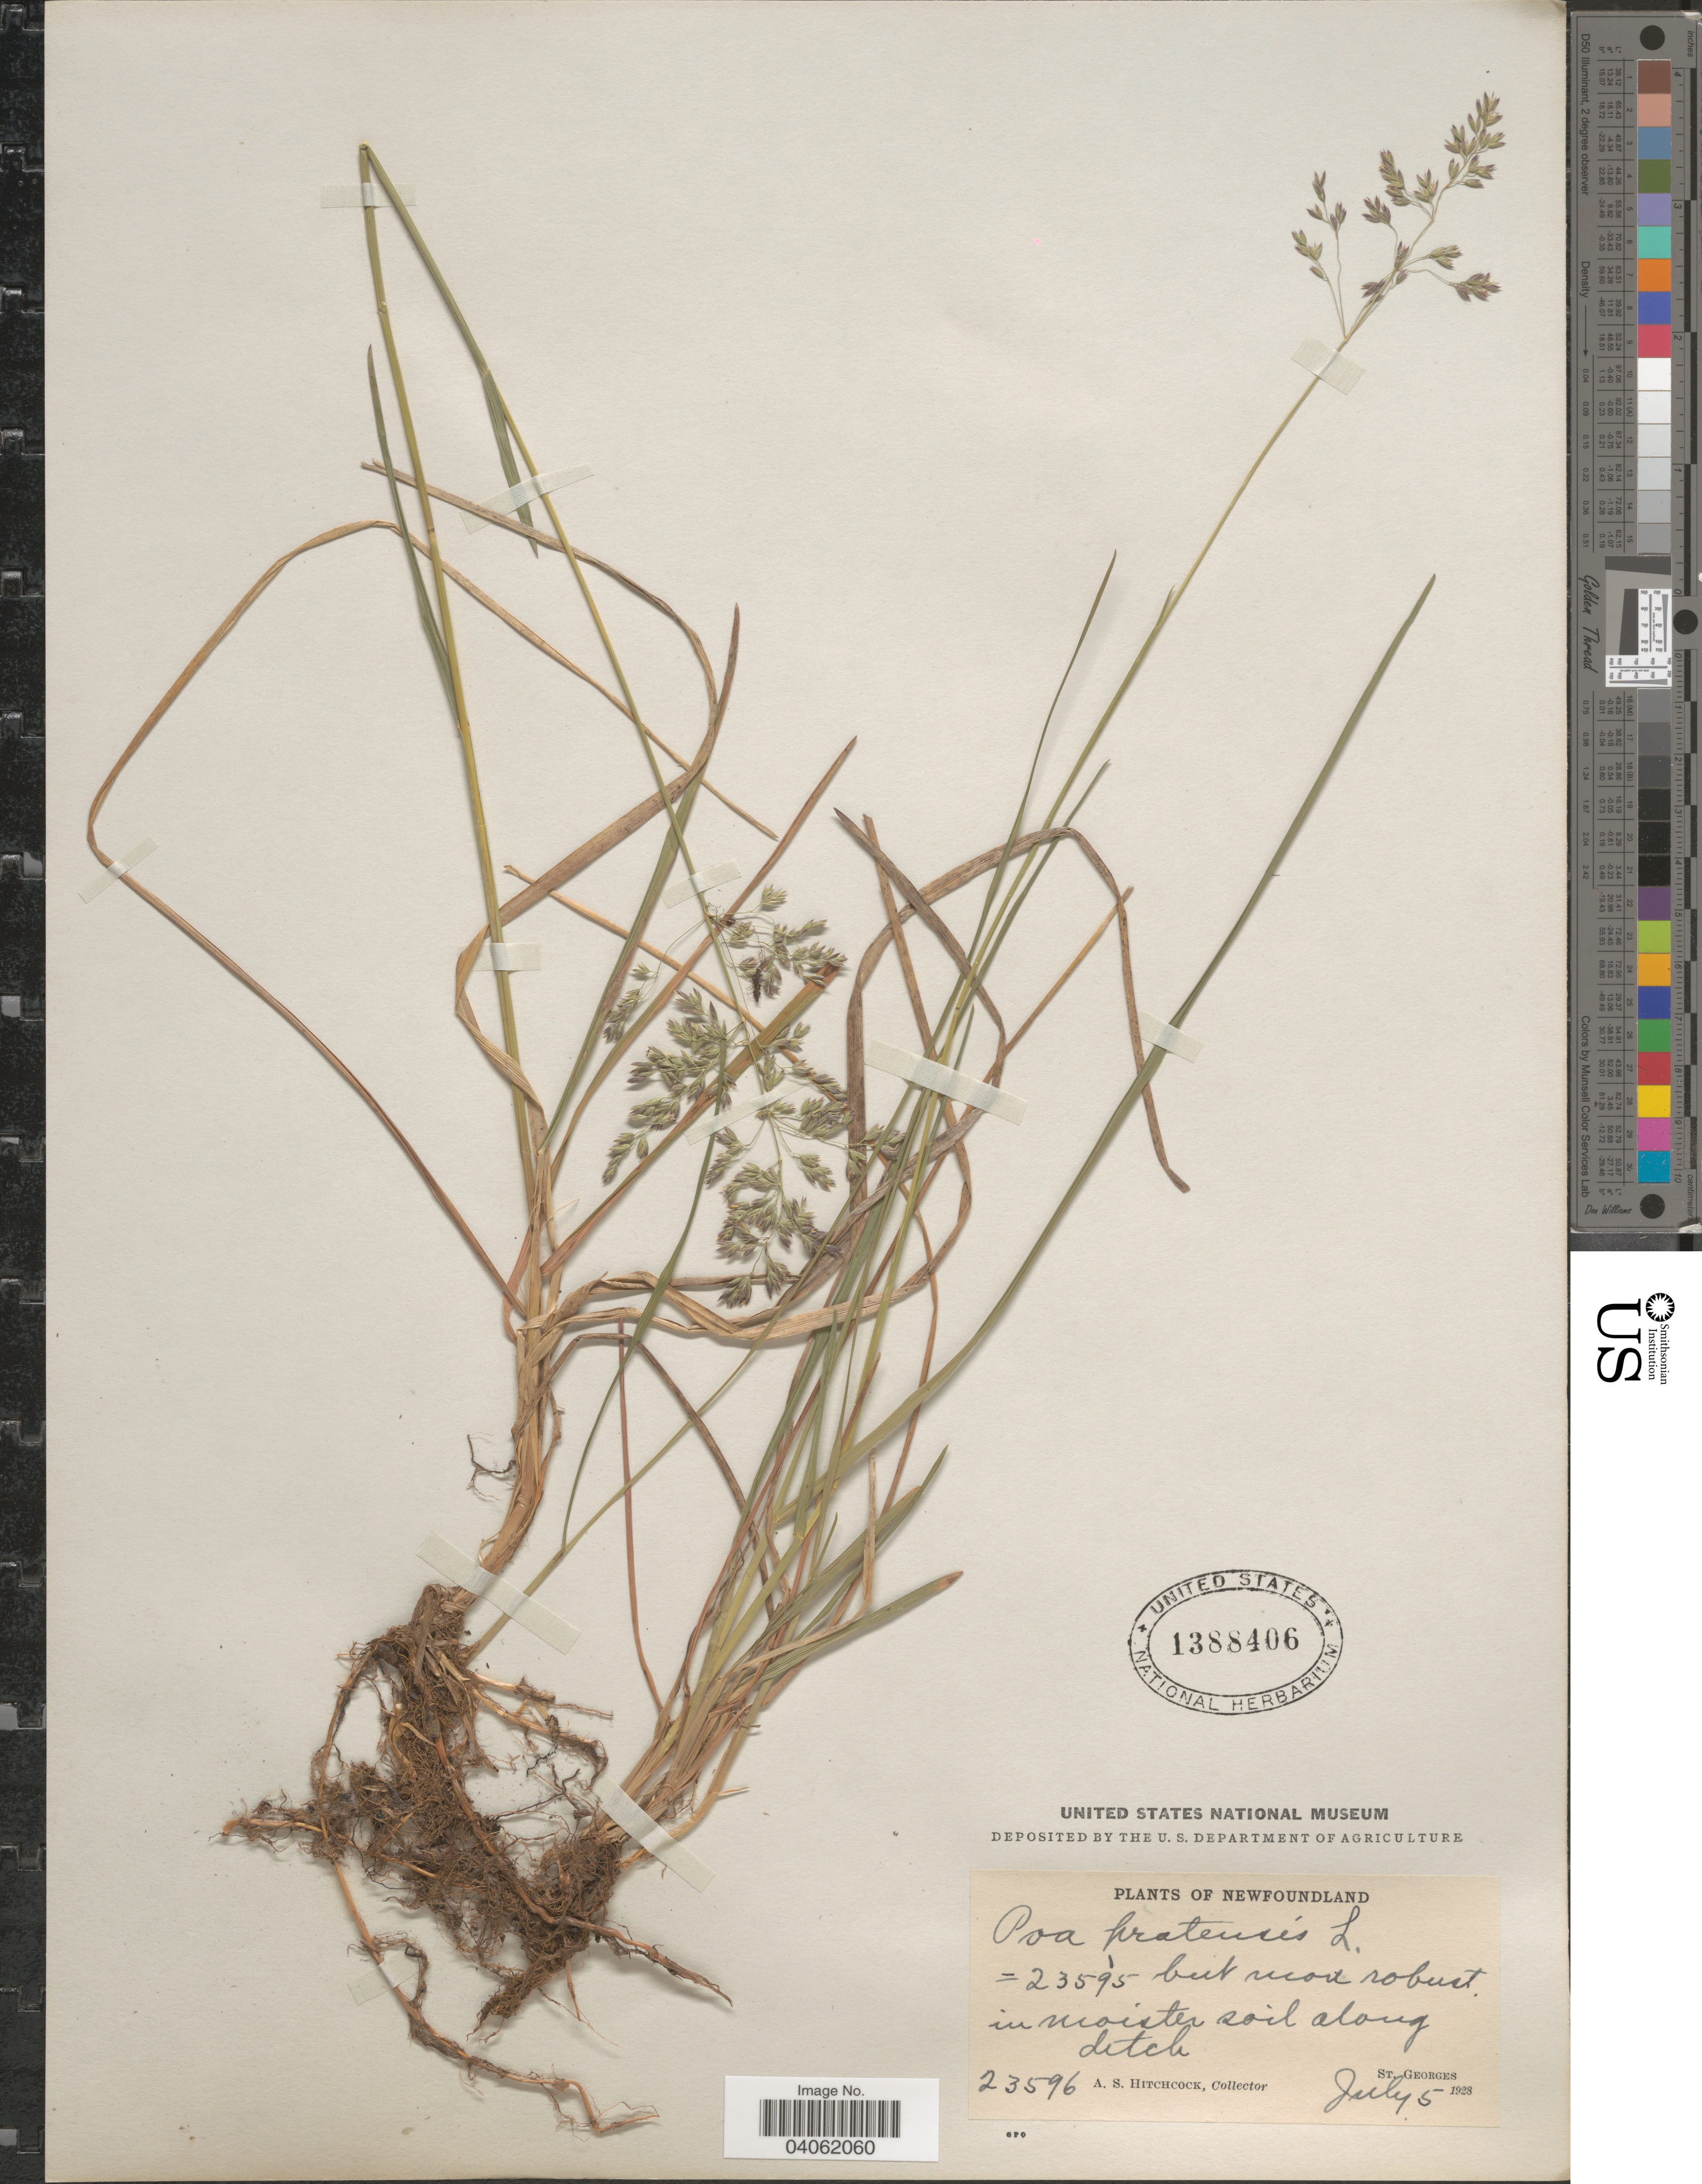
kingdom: Plantae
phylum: Tracheophyta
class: Liliopsida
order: Poales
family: Poaceae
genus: Poa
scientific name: Poa pratensis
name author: L.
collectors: A. S. Hitchcock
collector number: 23596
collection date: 1928-07-05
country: Canada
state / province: Newfoundland and Labrador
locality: St. Georges.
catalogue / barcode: US 1388406